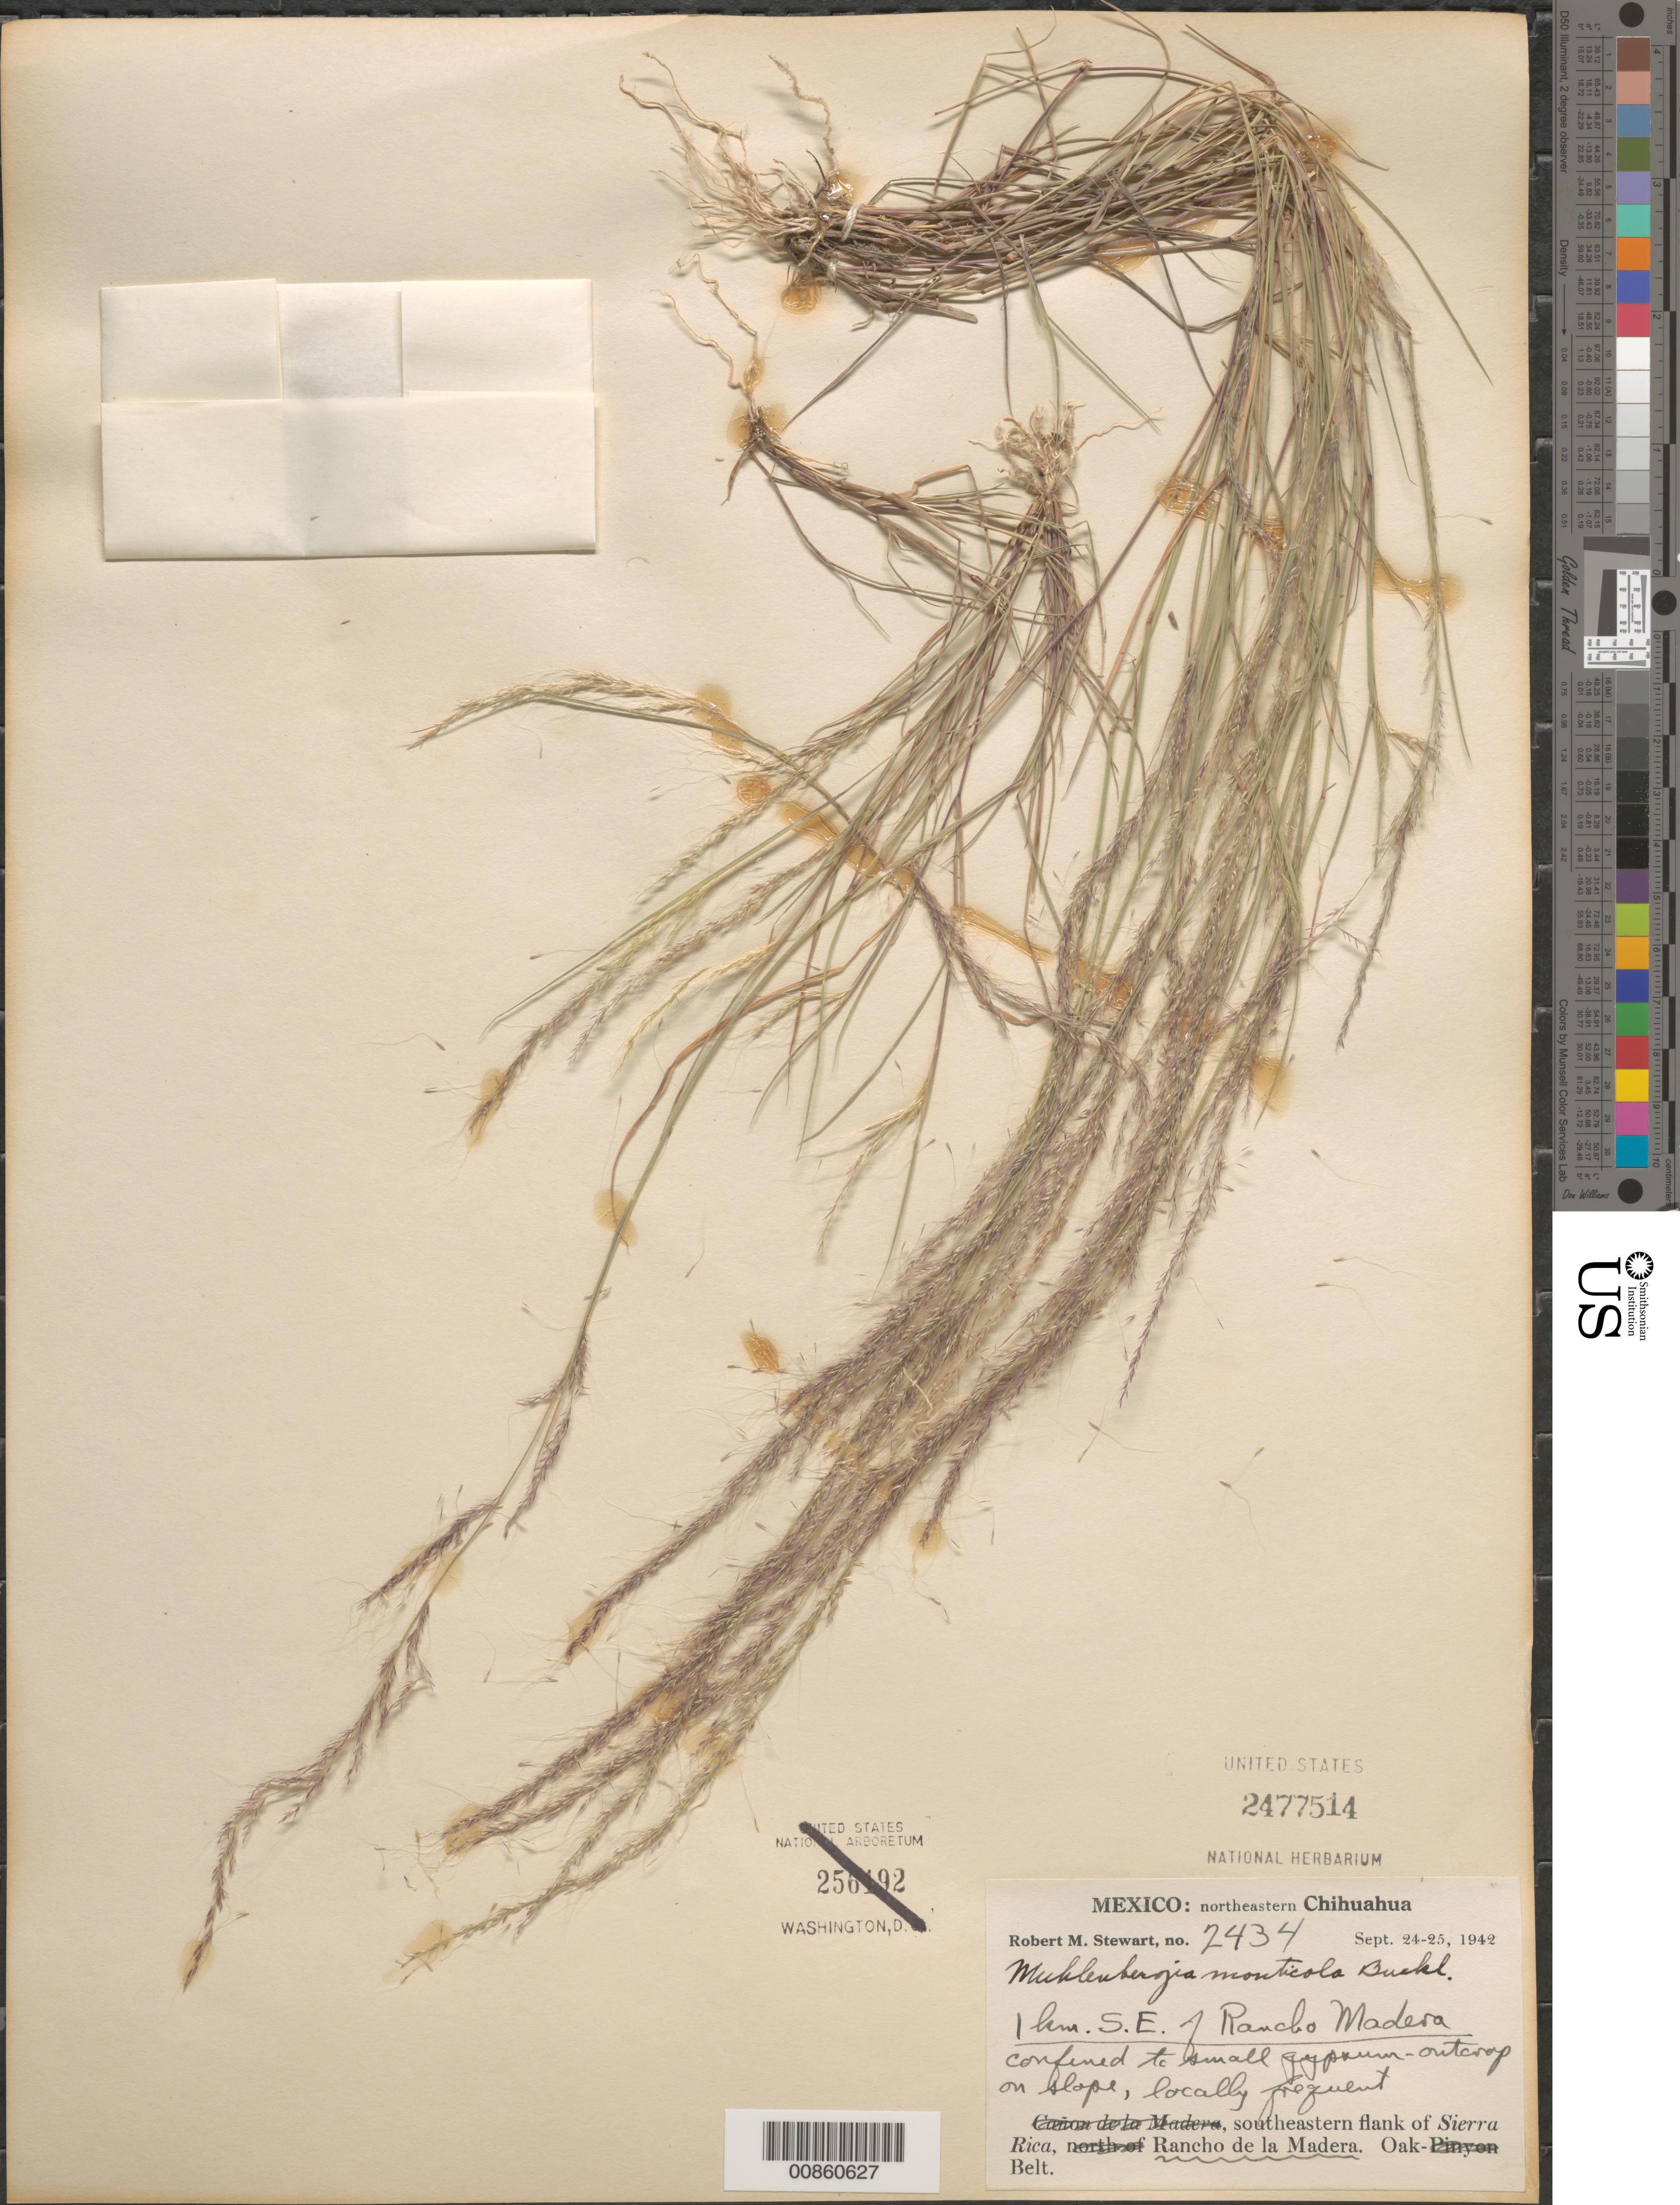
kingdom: Plantae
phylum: Tracheophyta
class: Liliopsida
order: Poales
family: Poaceae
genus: Muhlenbergia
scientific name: Muhlenbergia monticola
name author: Buckley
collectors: R. M. Stewart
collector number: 2434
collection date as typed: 1942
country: Mexico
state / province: Chihuahua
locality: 1 km SE of Rancho Madera, SE flank of Sierra Rica, Chih.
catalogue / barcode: US 2477514